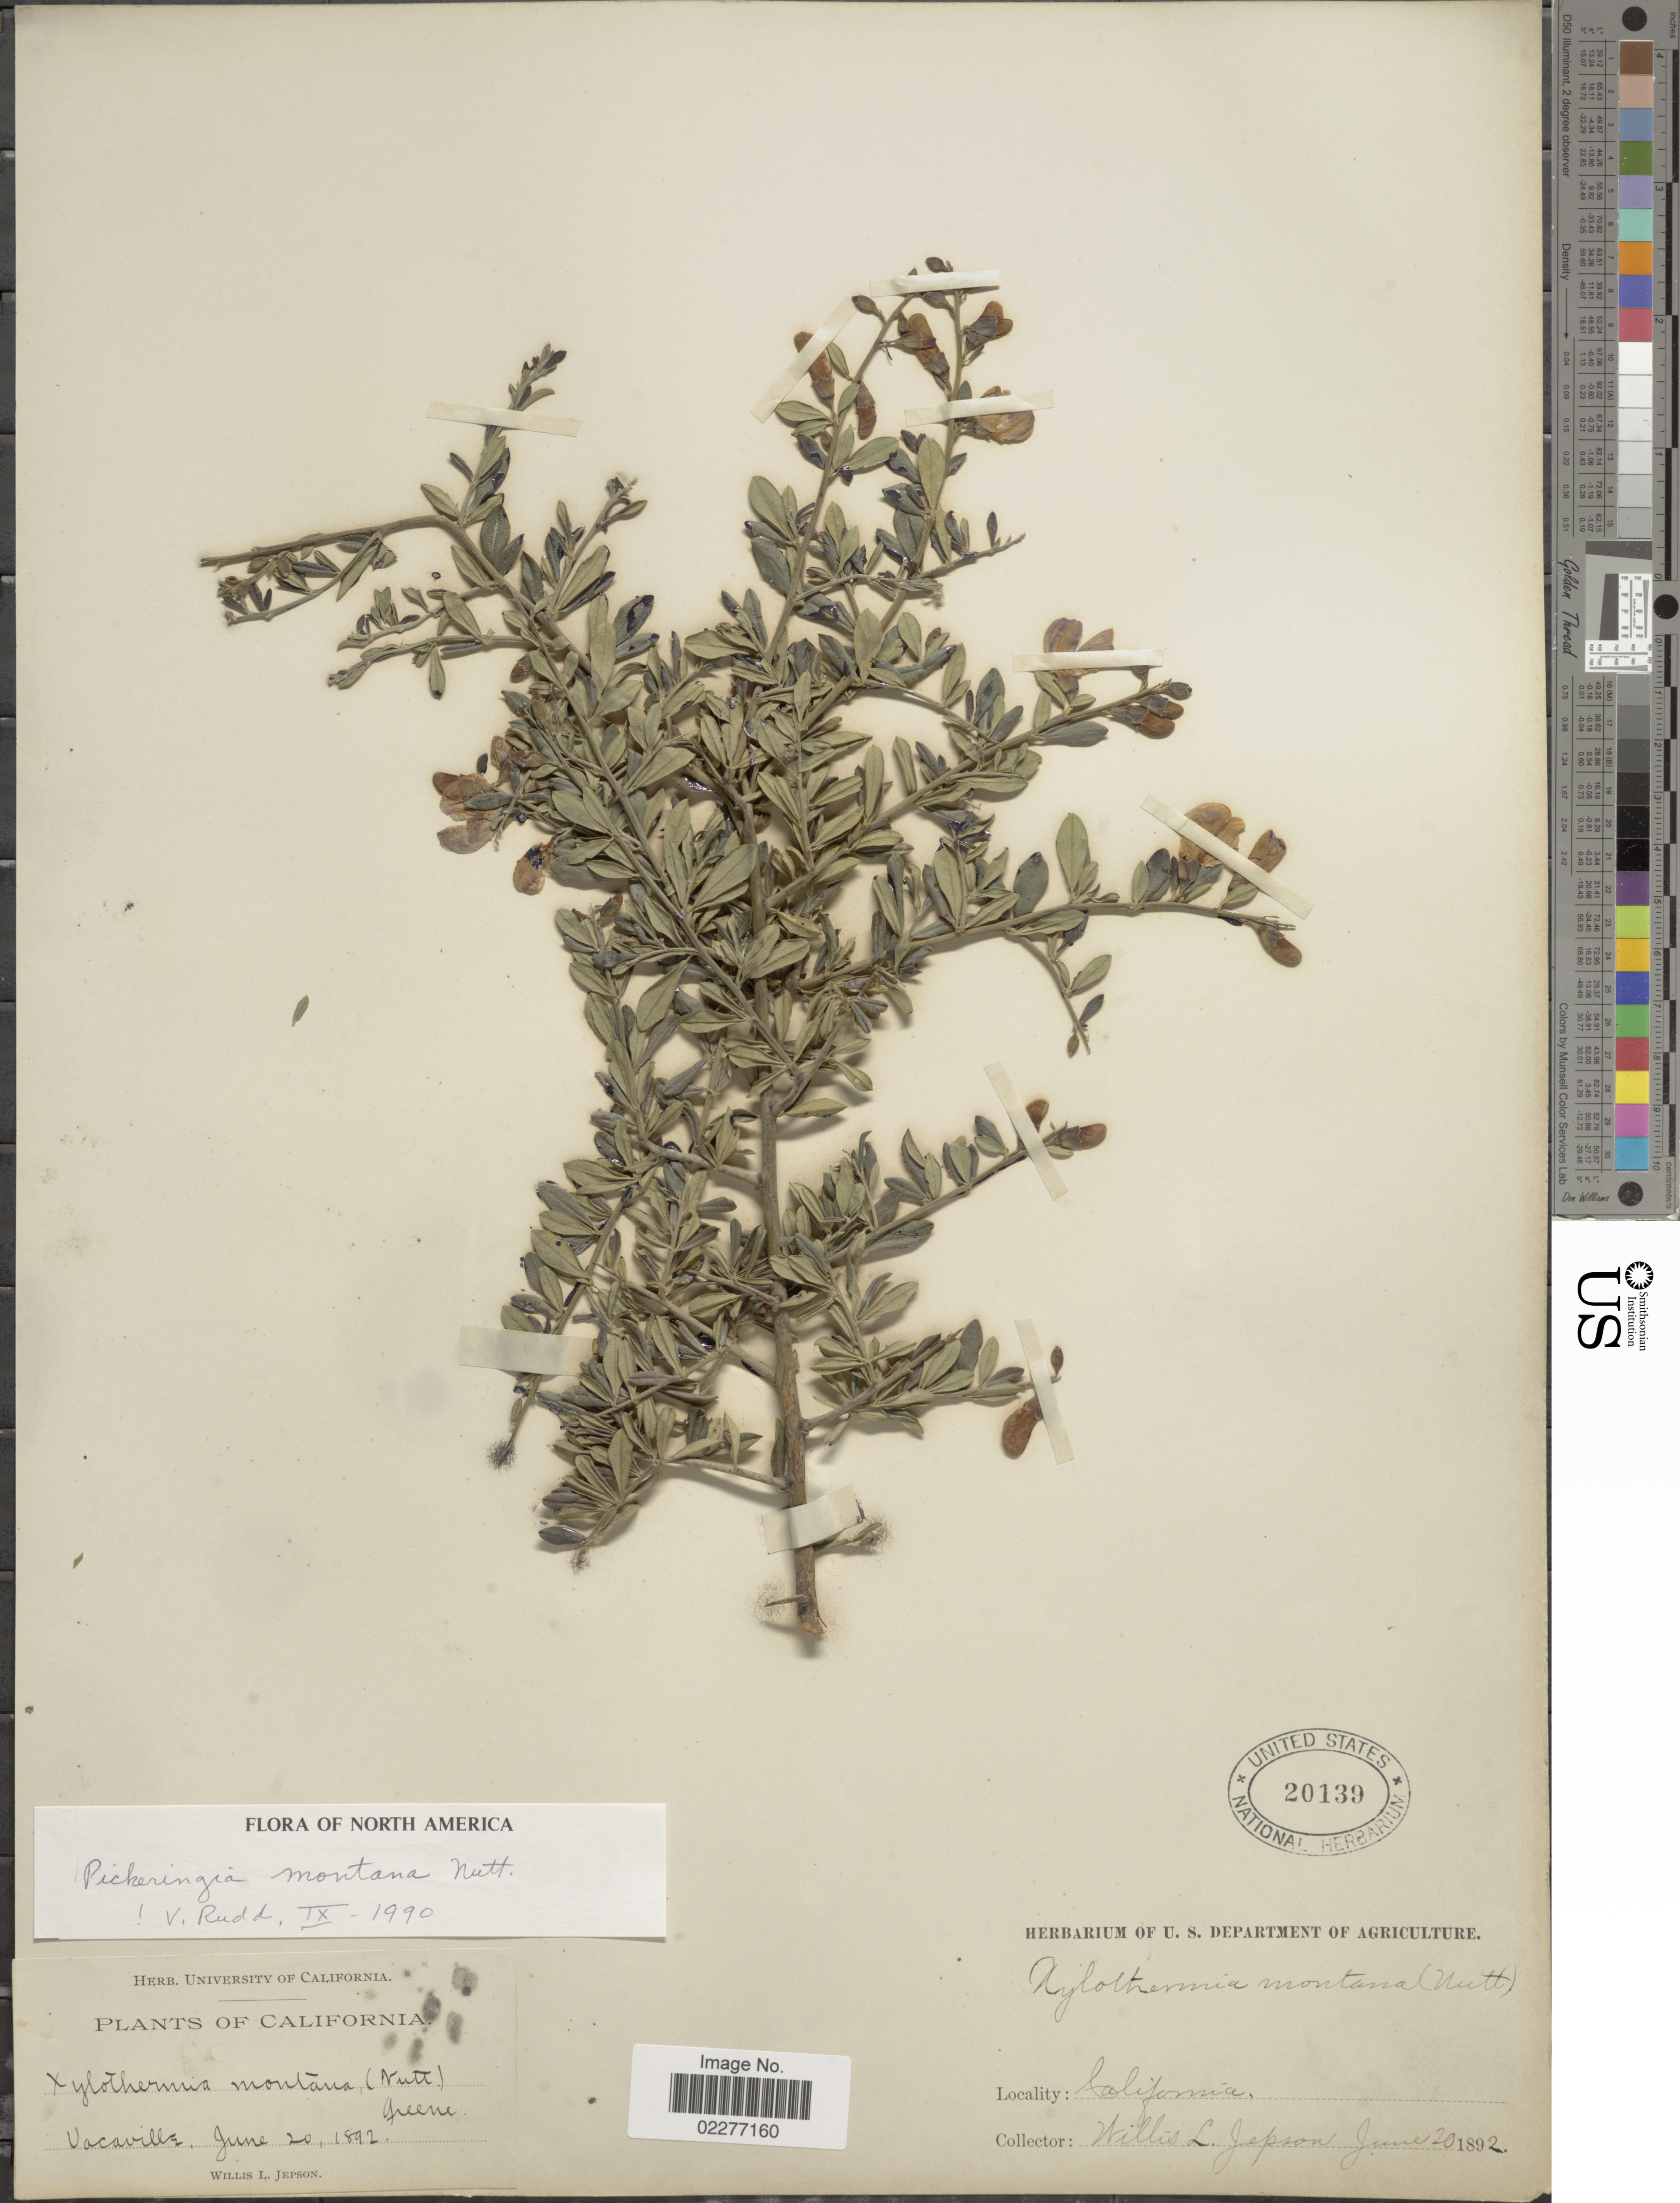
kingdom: Plantae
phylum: Tracheophyta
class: Magnoliopsida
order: Fabales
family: Fabaceae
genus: Pickeringia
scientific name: Pickeringia montana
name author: Nutt. ex Torr. & A. Gray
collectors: W. L. Jepson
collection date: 1892-06-20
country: United States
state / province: California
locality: Vacaville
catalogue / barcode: US 20139